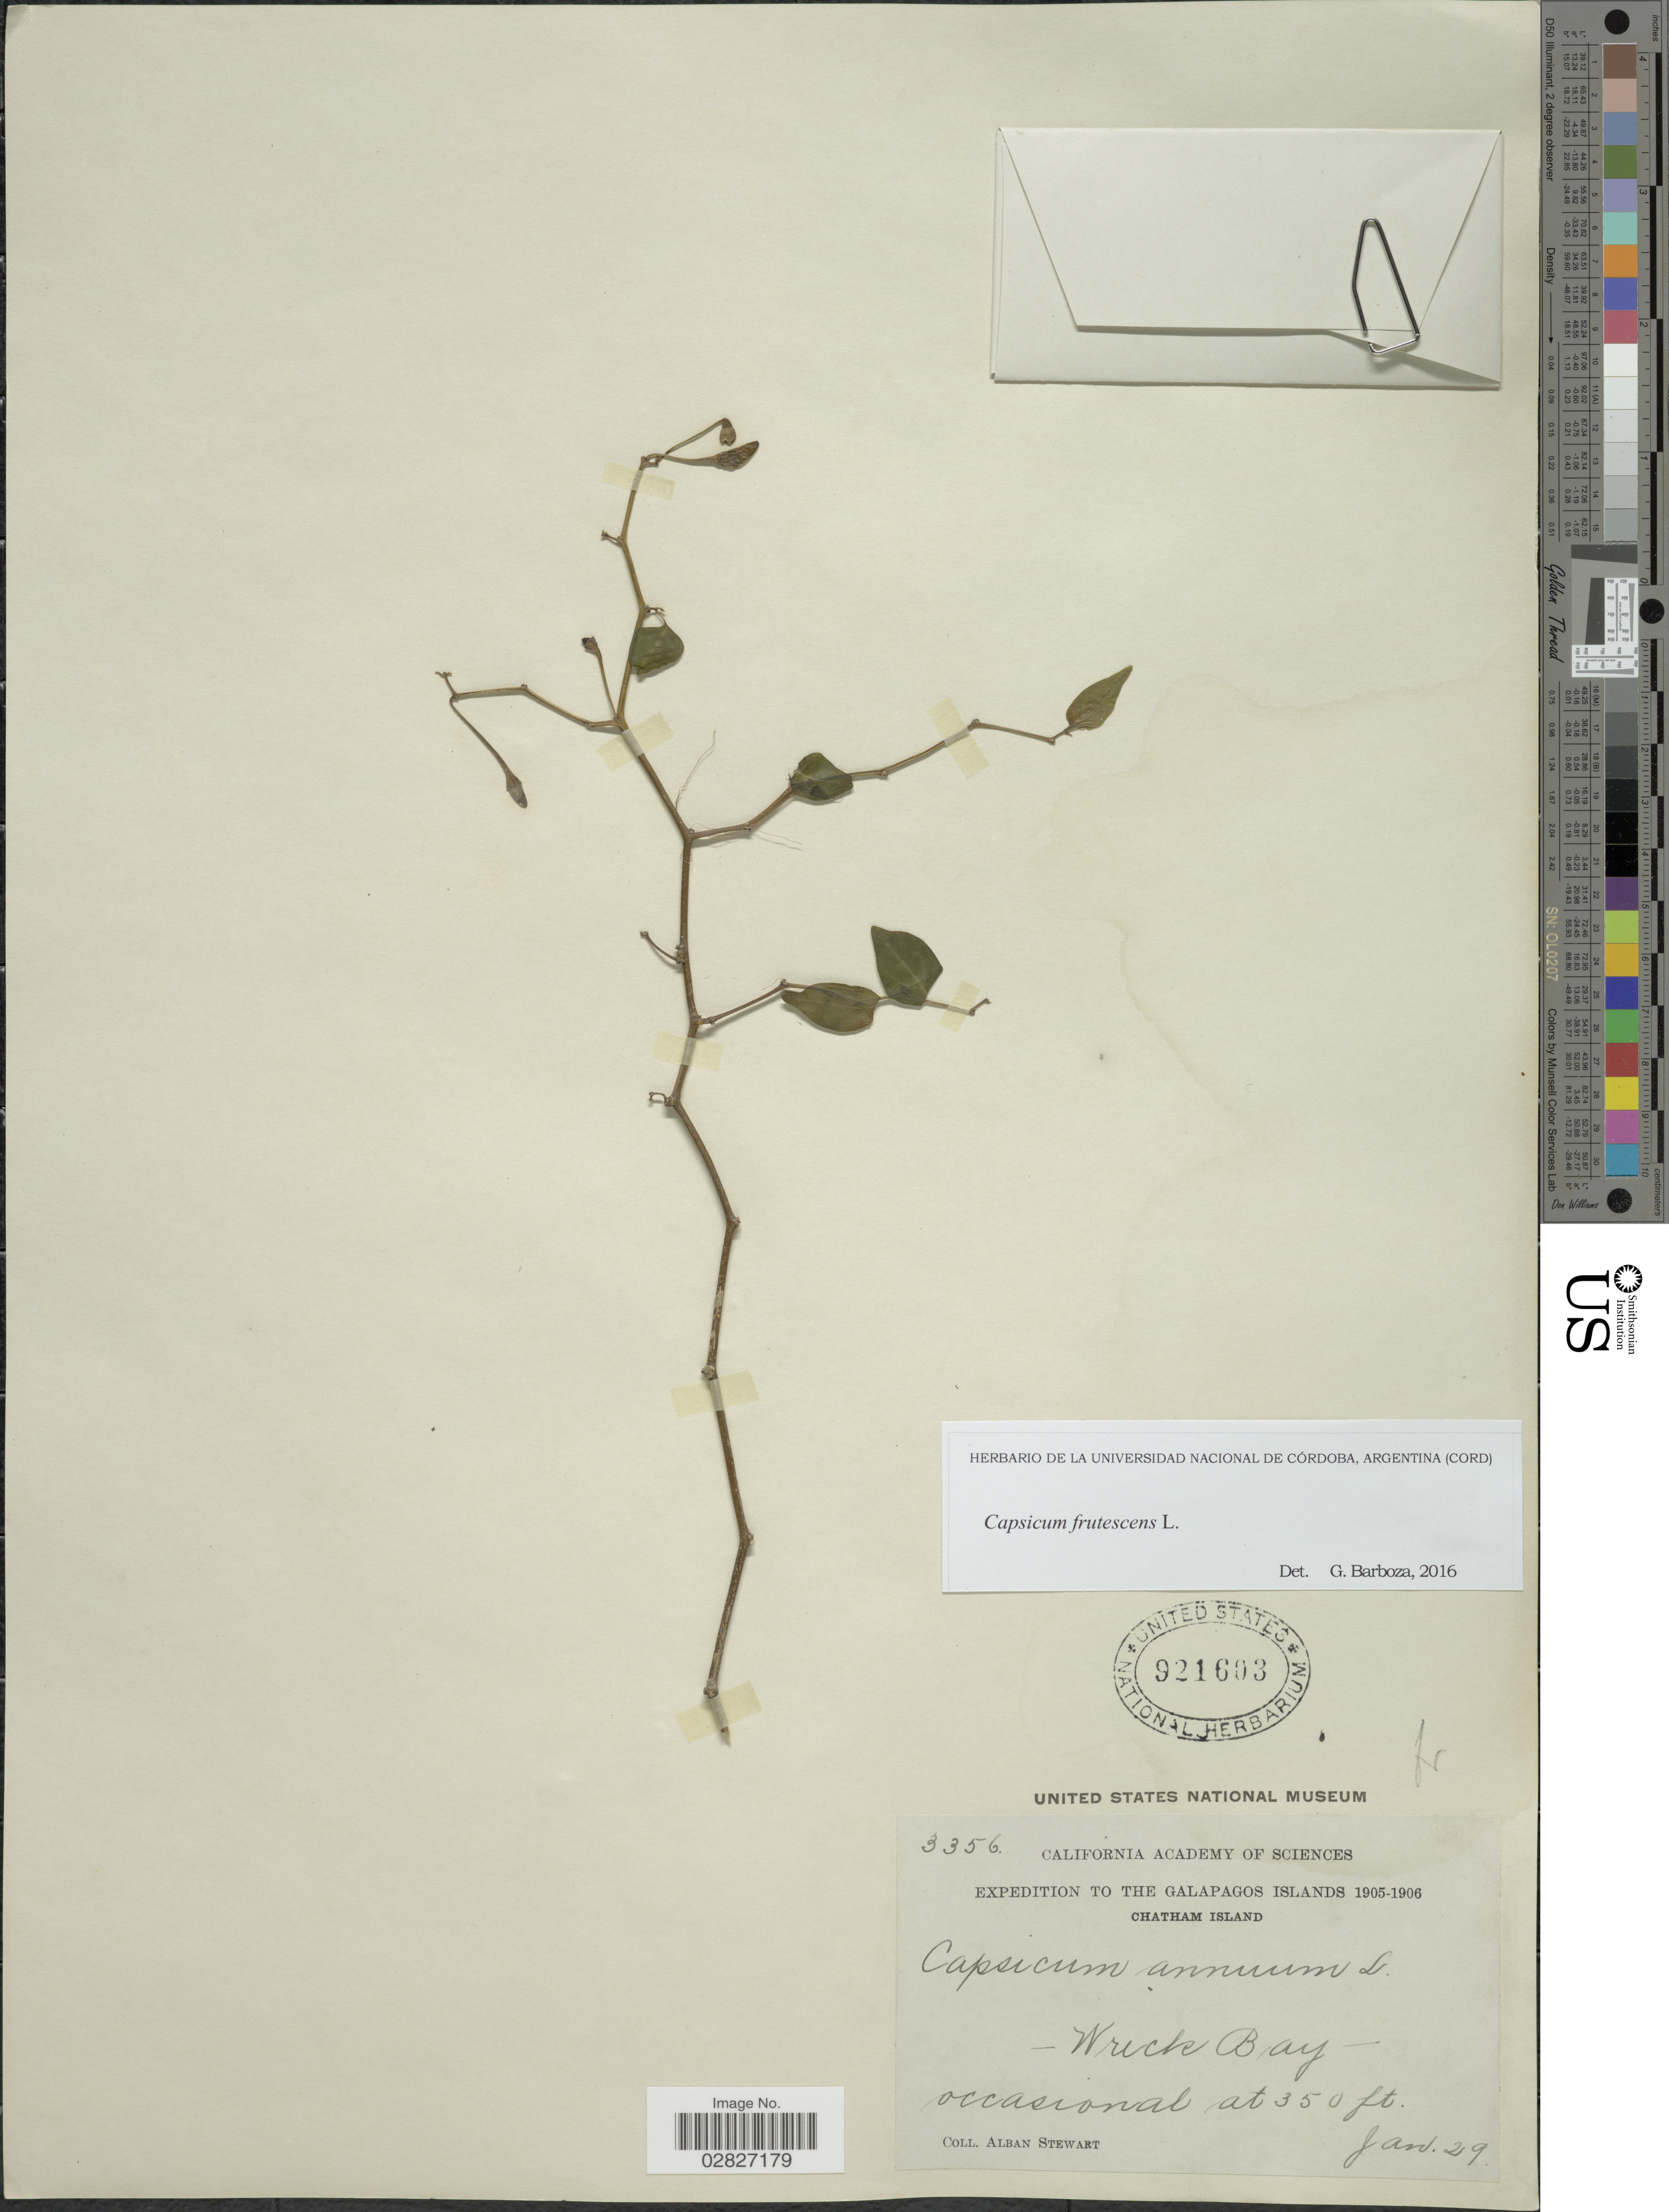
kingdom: Plantae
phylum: Tracheophyta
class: Magnoliopsida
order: Solanales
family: Solanaceae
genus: Capsicum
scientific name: Capsicum frutescens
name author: L.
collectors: A. Stewart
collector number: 3356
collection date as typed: Transcribed d/m/y: /1/29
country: New Zealand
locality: Chatham Island, Wreck Bay.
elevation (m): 107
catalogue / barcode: US 921603